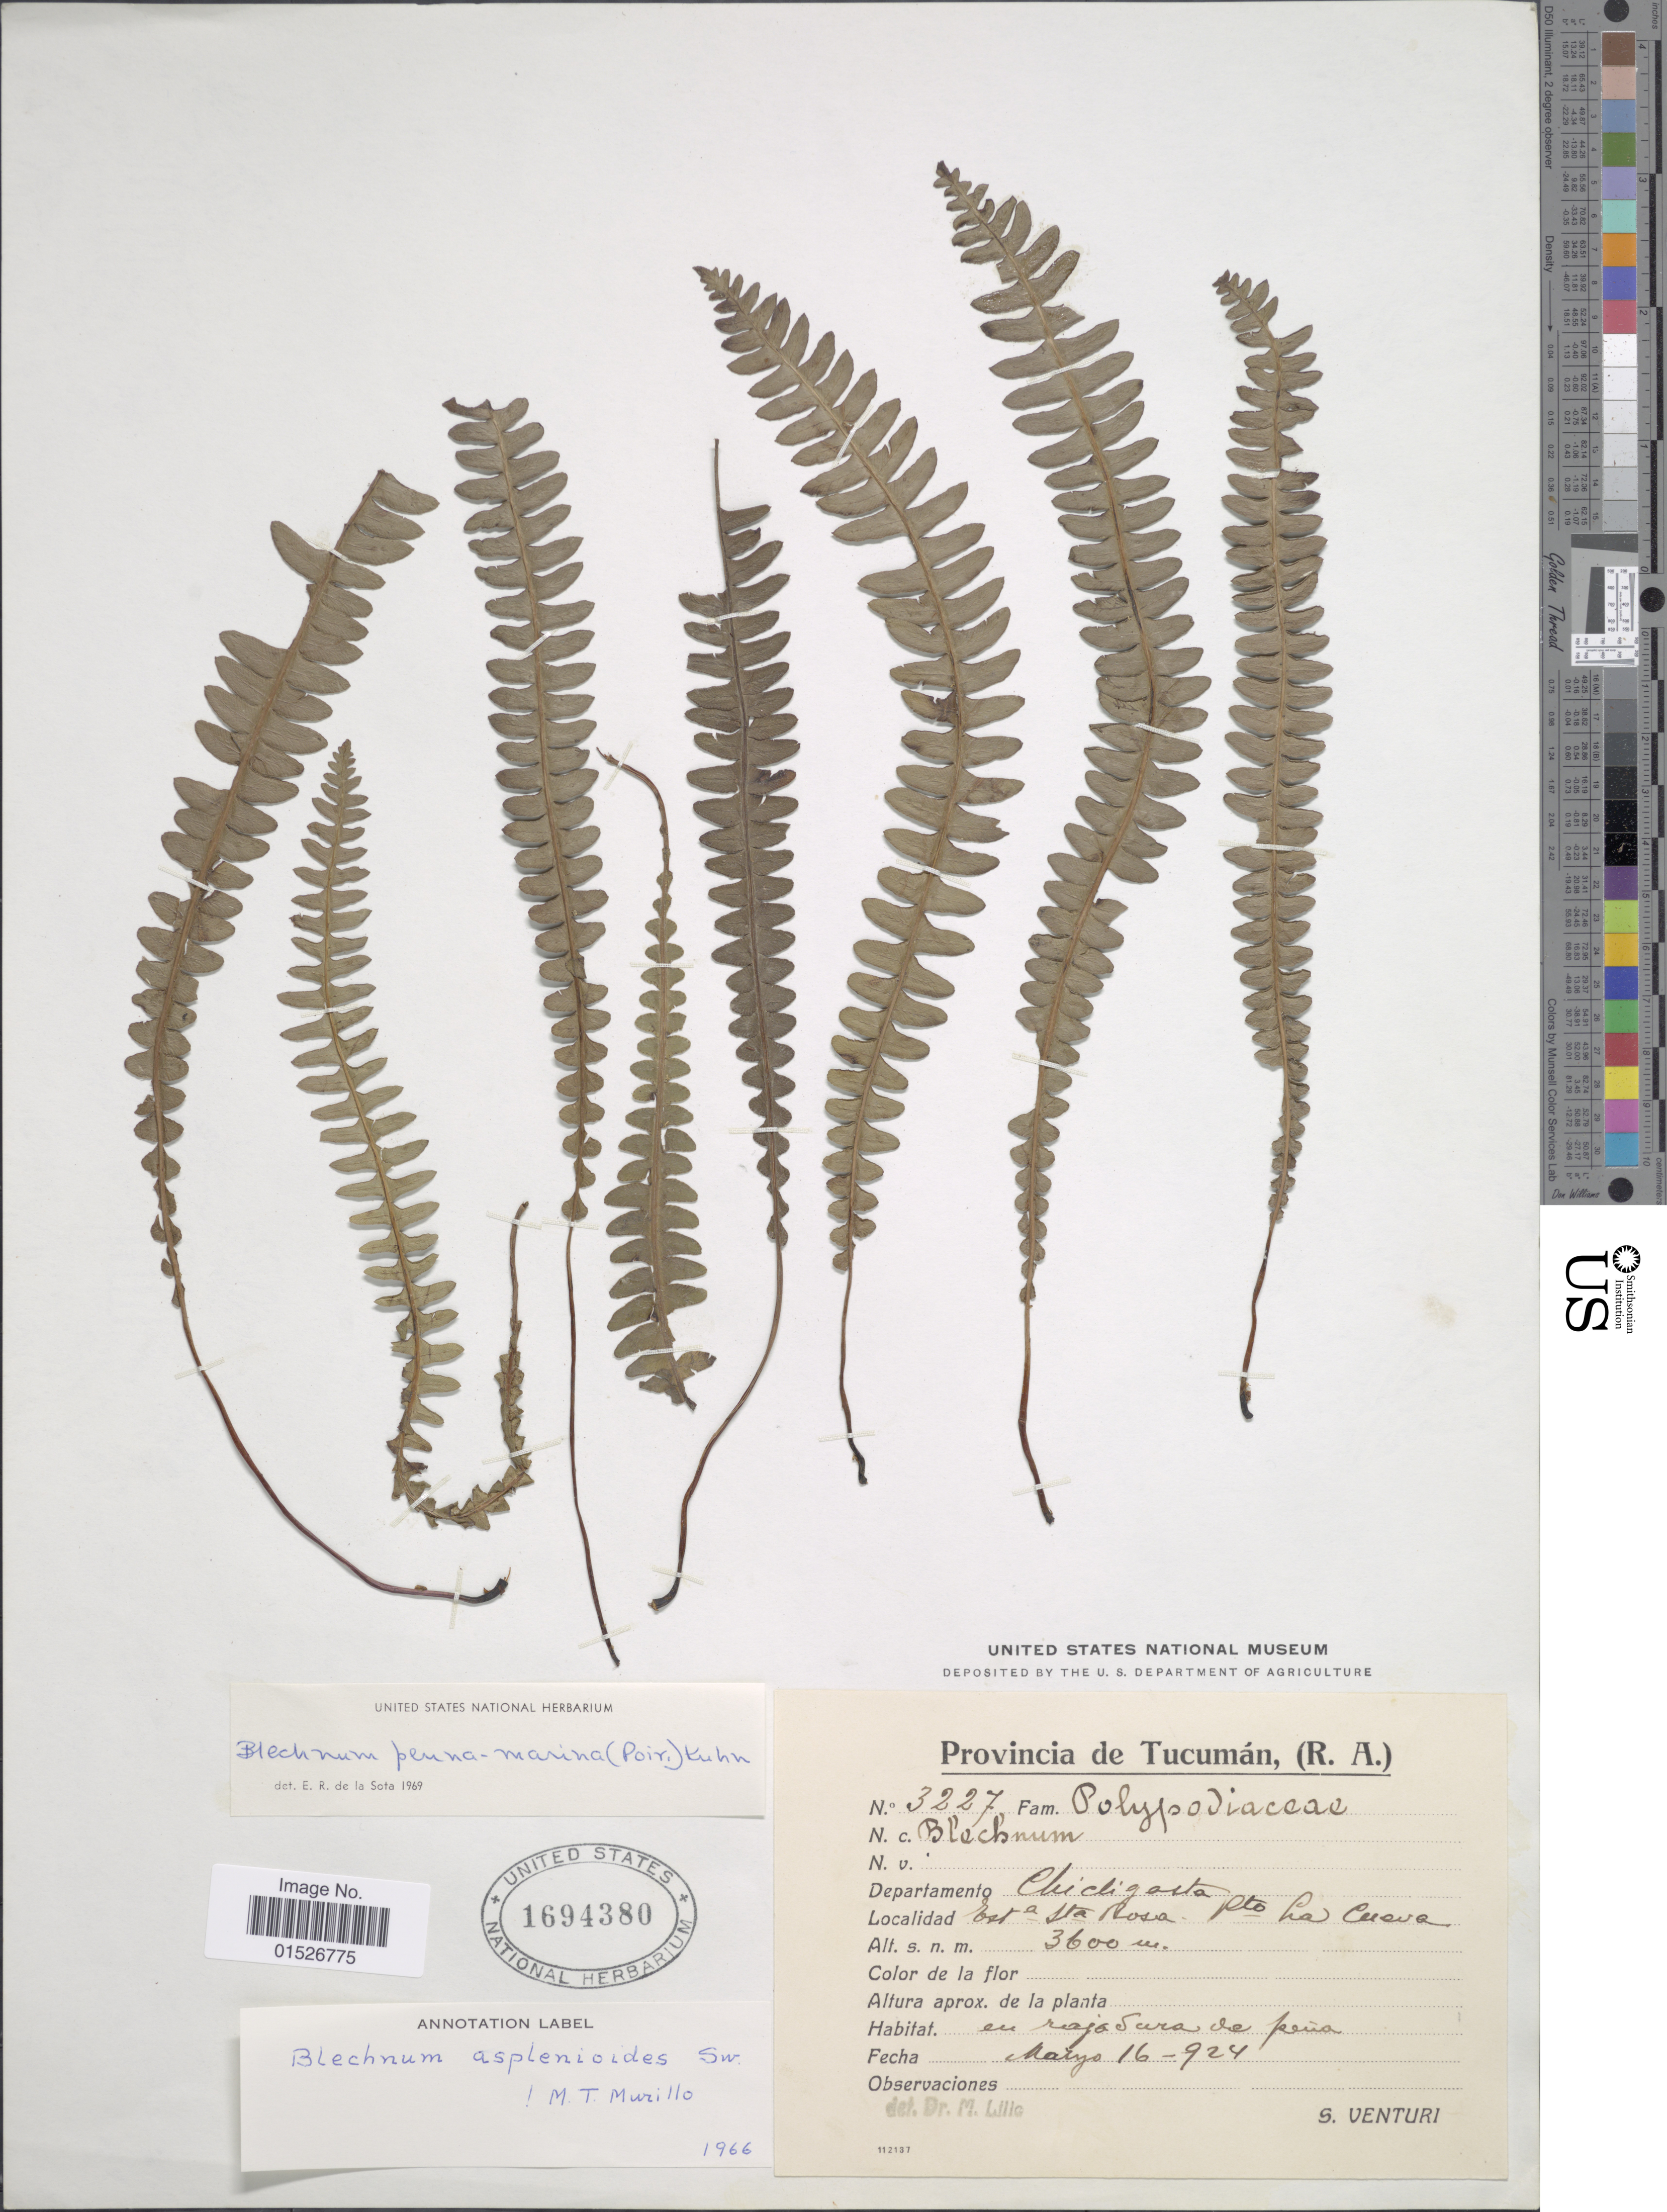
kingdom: Plantae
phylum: Tracheophyta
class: Polypodiopsida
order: Polypodiales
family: Blechnaceae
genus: Blechnum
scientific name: Blechnum penna-marina subsp. penna-marina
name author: (Poir.) Kuhn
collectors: S. Venturi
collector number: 3227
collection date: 1924-03-16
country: Argentina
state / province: Tucuman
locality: Provincia de Tucuman, (R. A.), Departamento Chichigosta, Est. Sta. Rosa, Pto. La Cueva.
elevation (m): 3600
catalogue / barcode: US 1694380